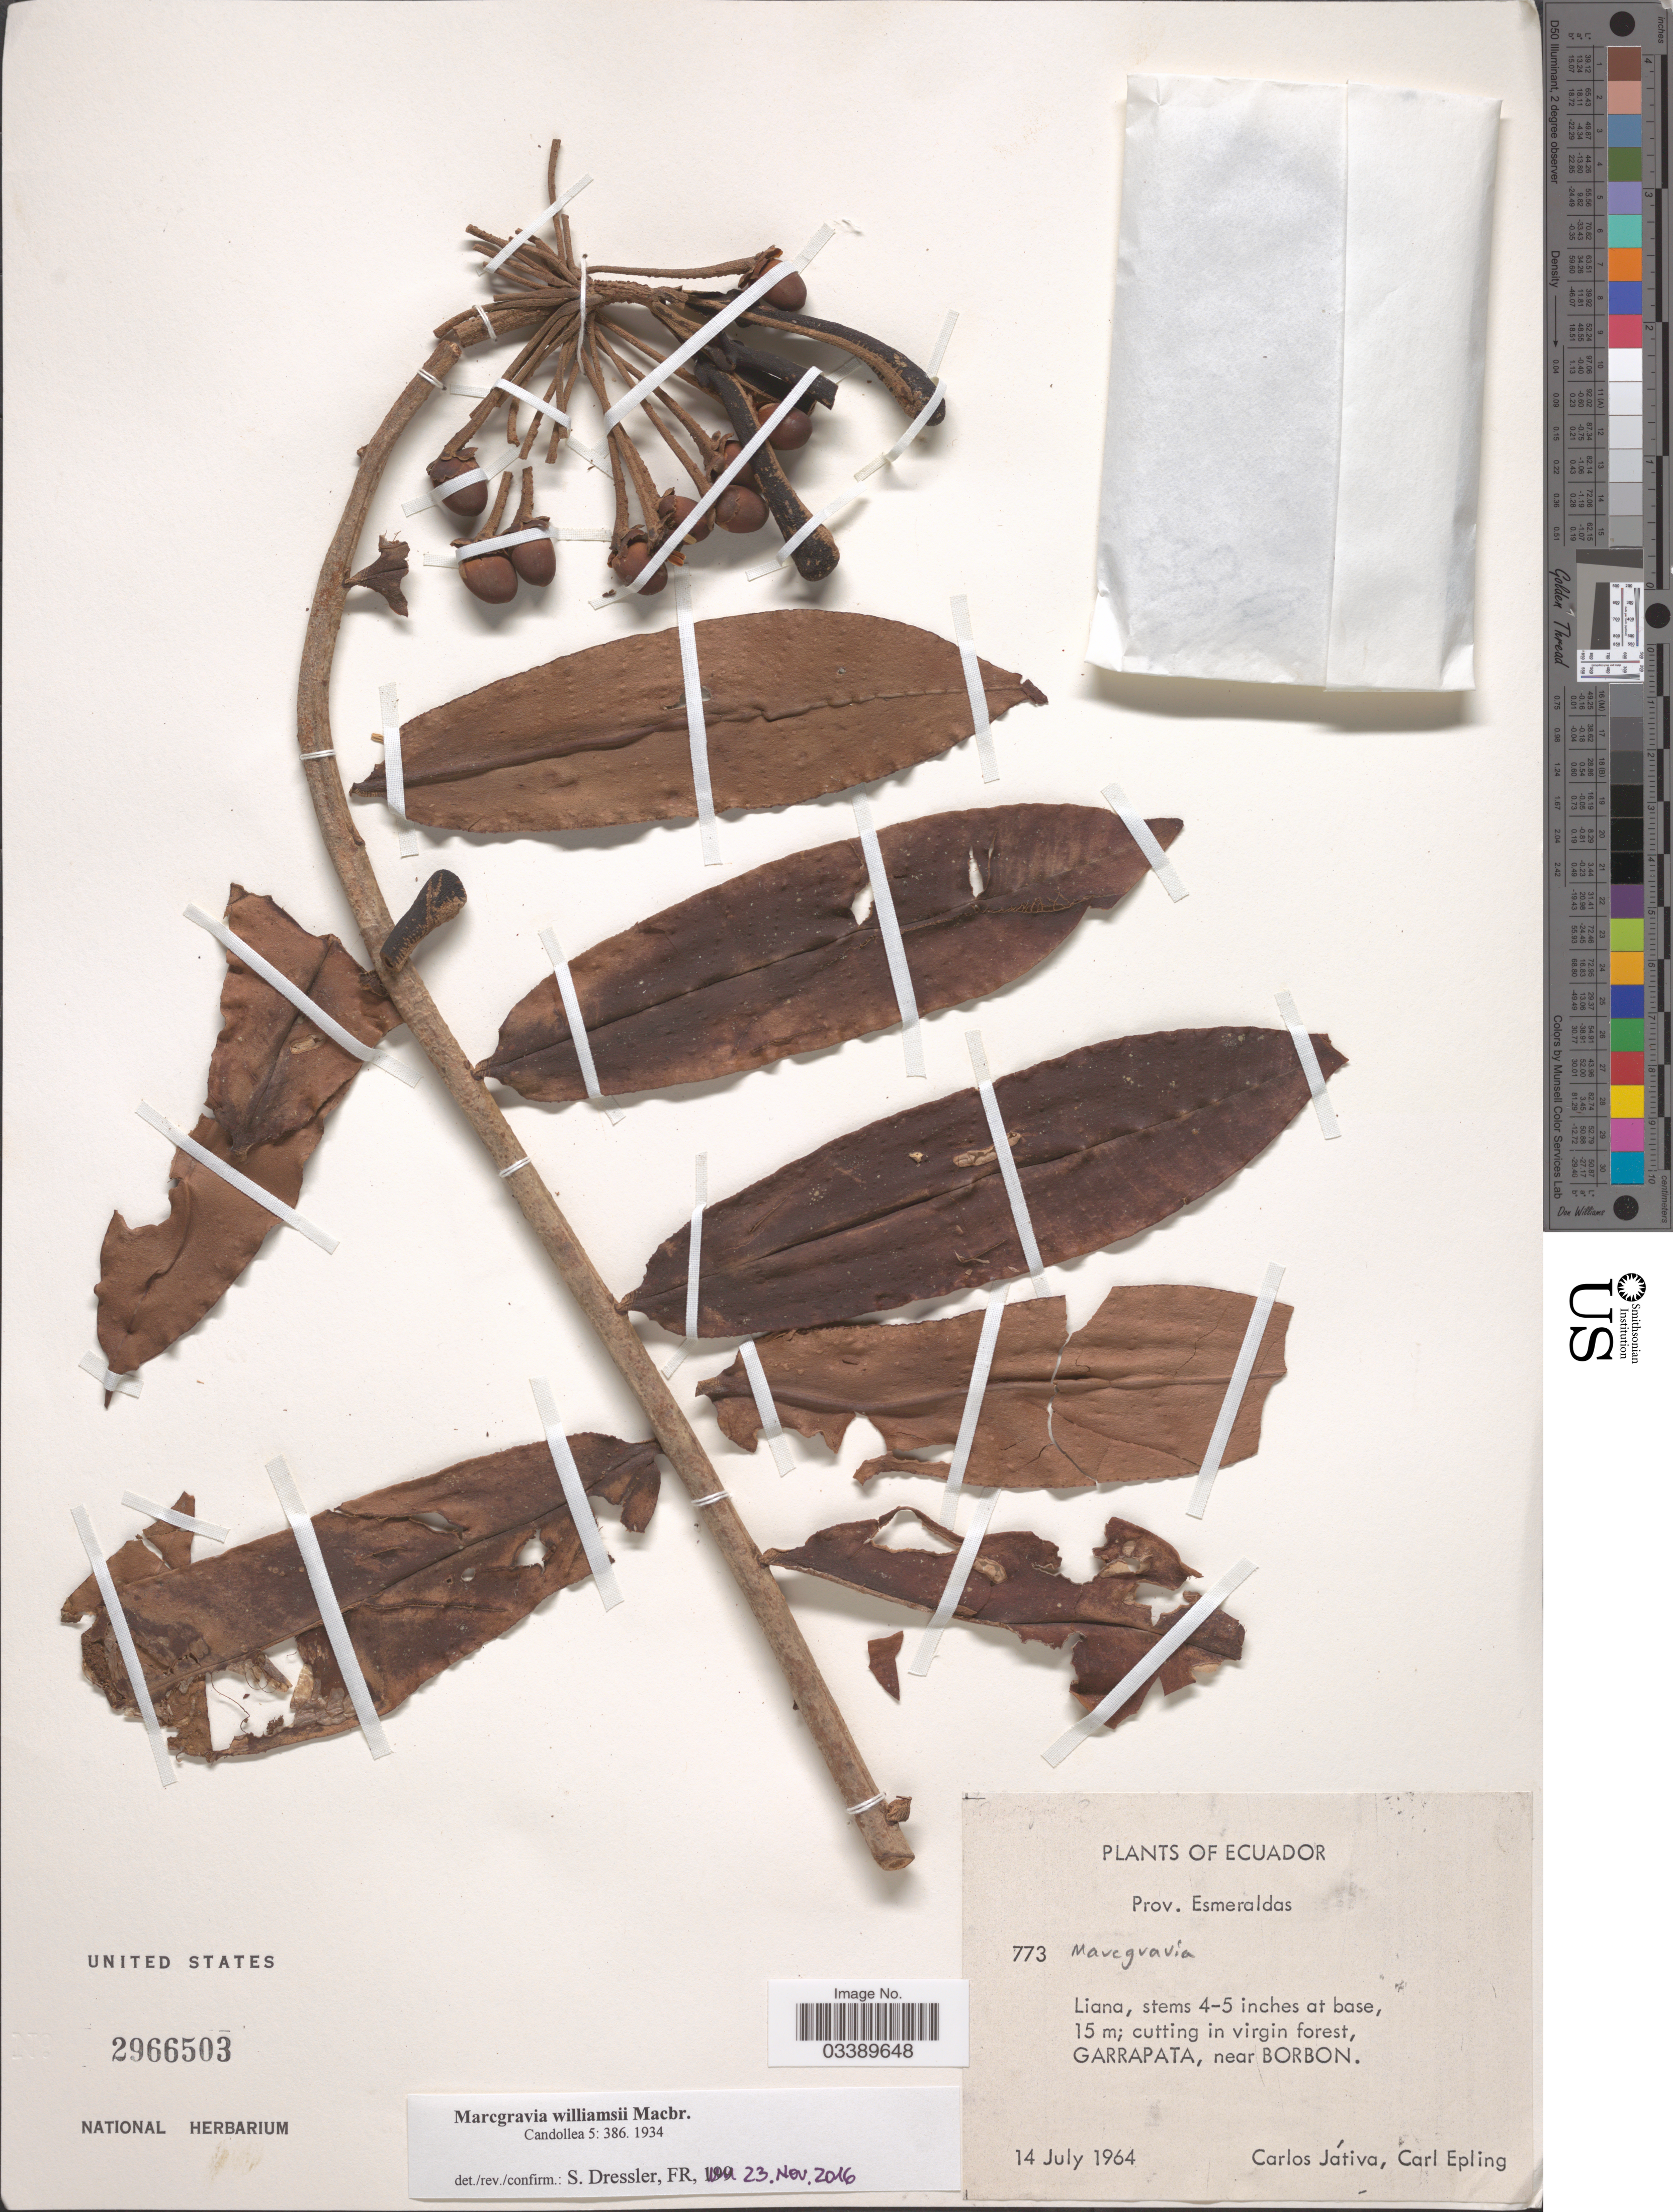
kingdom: Plantae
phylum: Tracheophyta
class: Magnoliopsida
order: Ericales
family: Marcgraviaceae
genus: Marcgravia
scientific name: Marcgravia williamsii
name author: J.F. Macbr.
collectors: C. D. Játiva & C. C. Epling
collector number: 773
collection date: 1964-07-14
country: Ecuador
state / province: Esmeraldas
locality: Garrapata, near Borbon.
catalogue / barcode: US 2966503